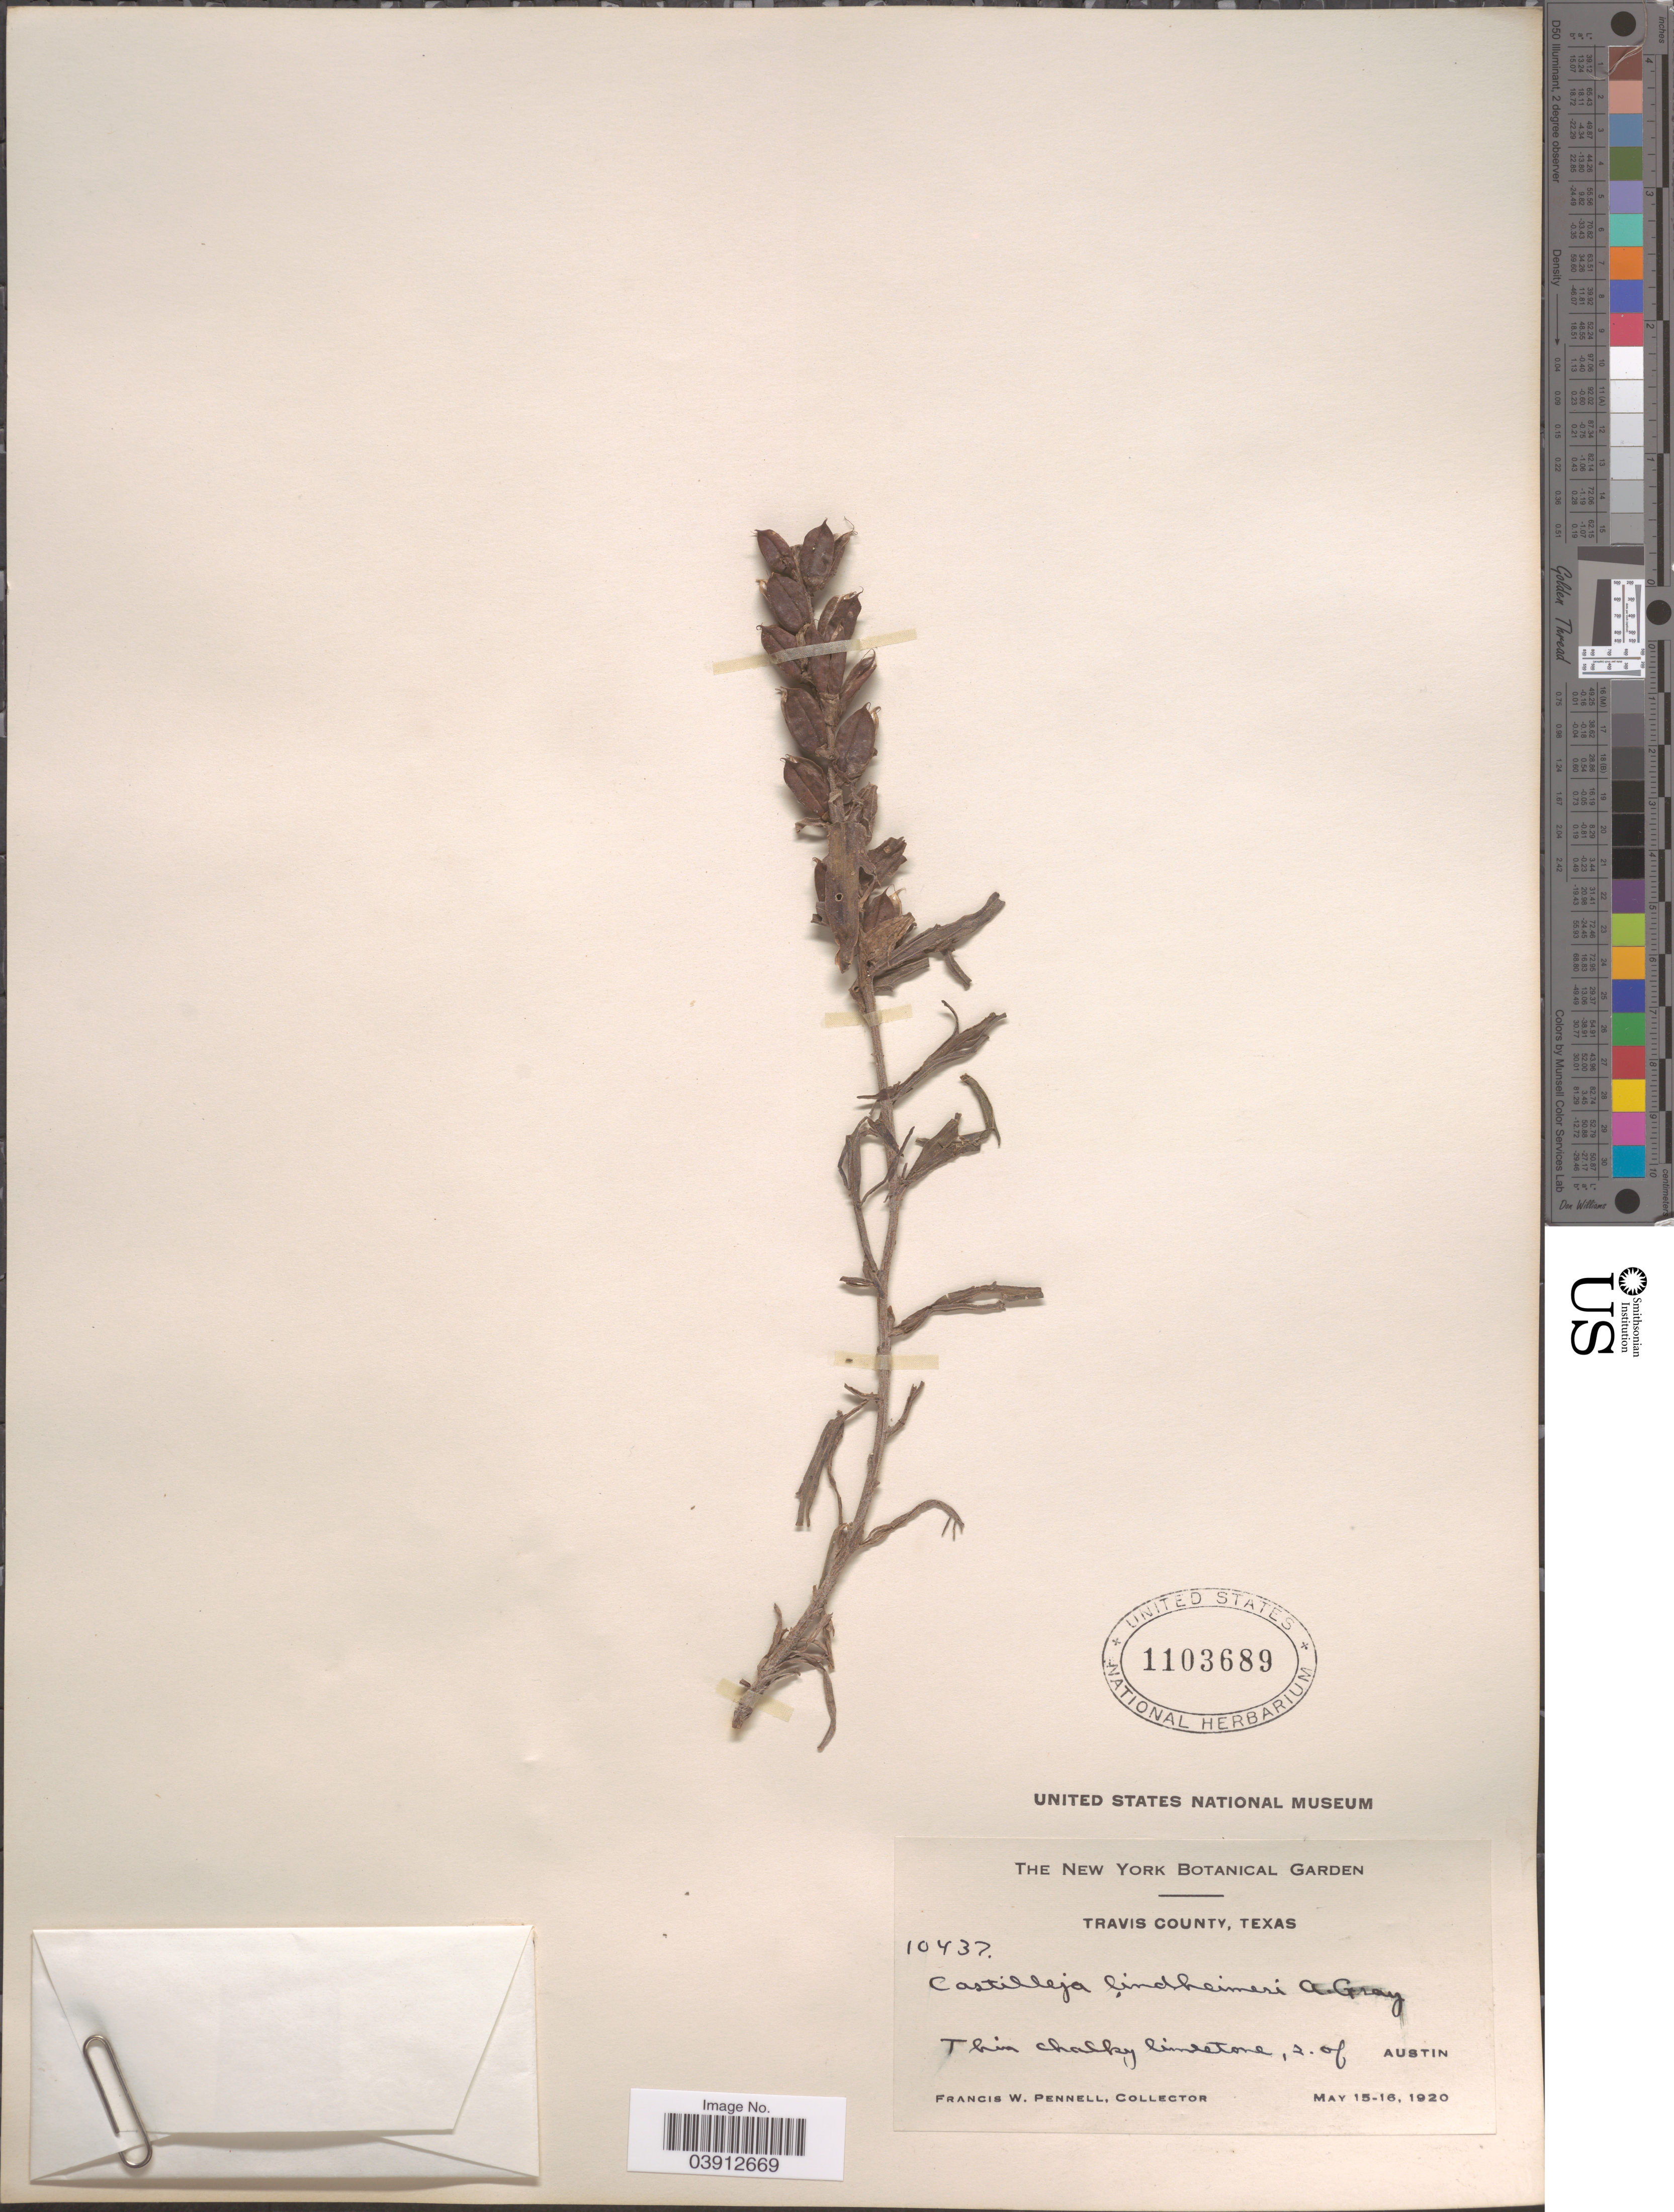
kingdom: Plantae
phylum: Tracheophyta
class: Magnoliopsida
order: Lamiales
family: Orobanchaceae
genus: Castilleja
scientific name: Castilleja lindheimeri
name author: A. Gray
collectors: F. W. Pennell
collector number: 10437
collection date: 1920-05-15/1920-05-16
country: United States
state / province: Texas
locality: Travis County. Thin chalky limestone, s. of Austin.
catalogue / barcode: US 1103689